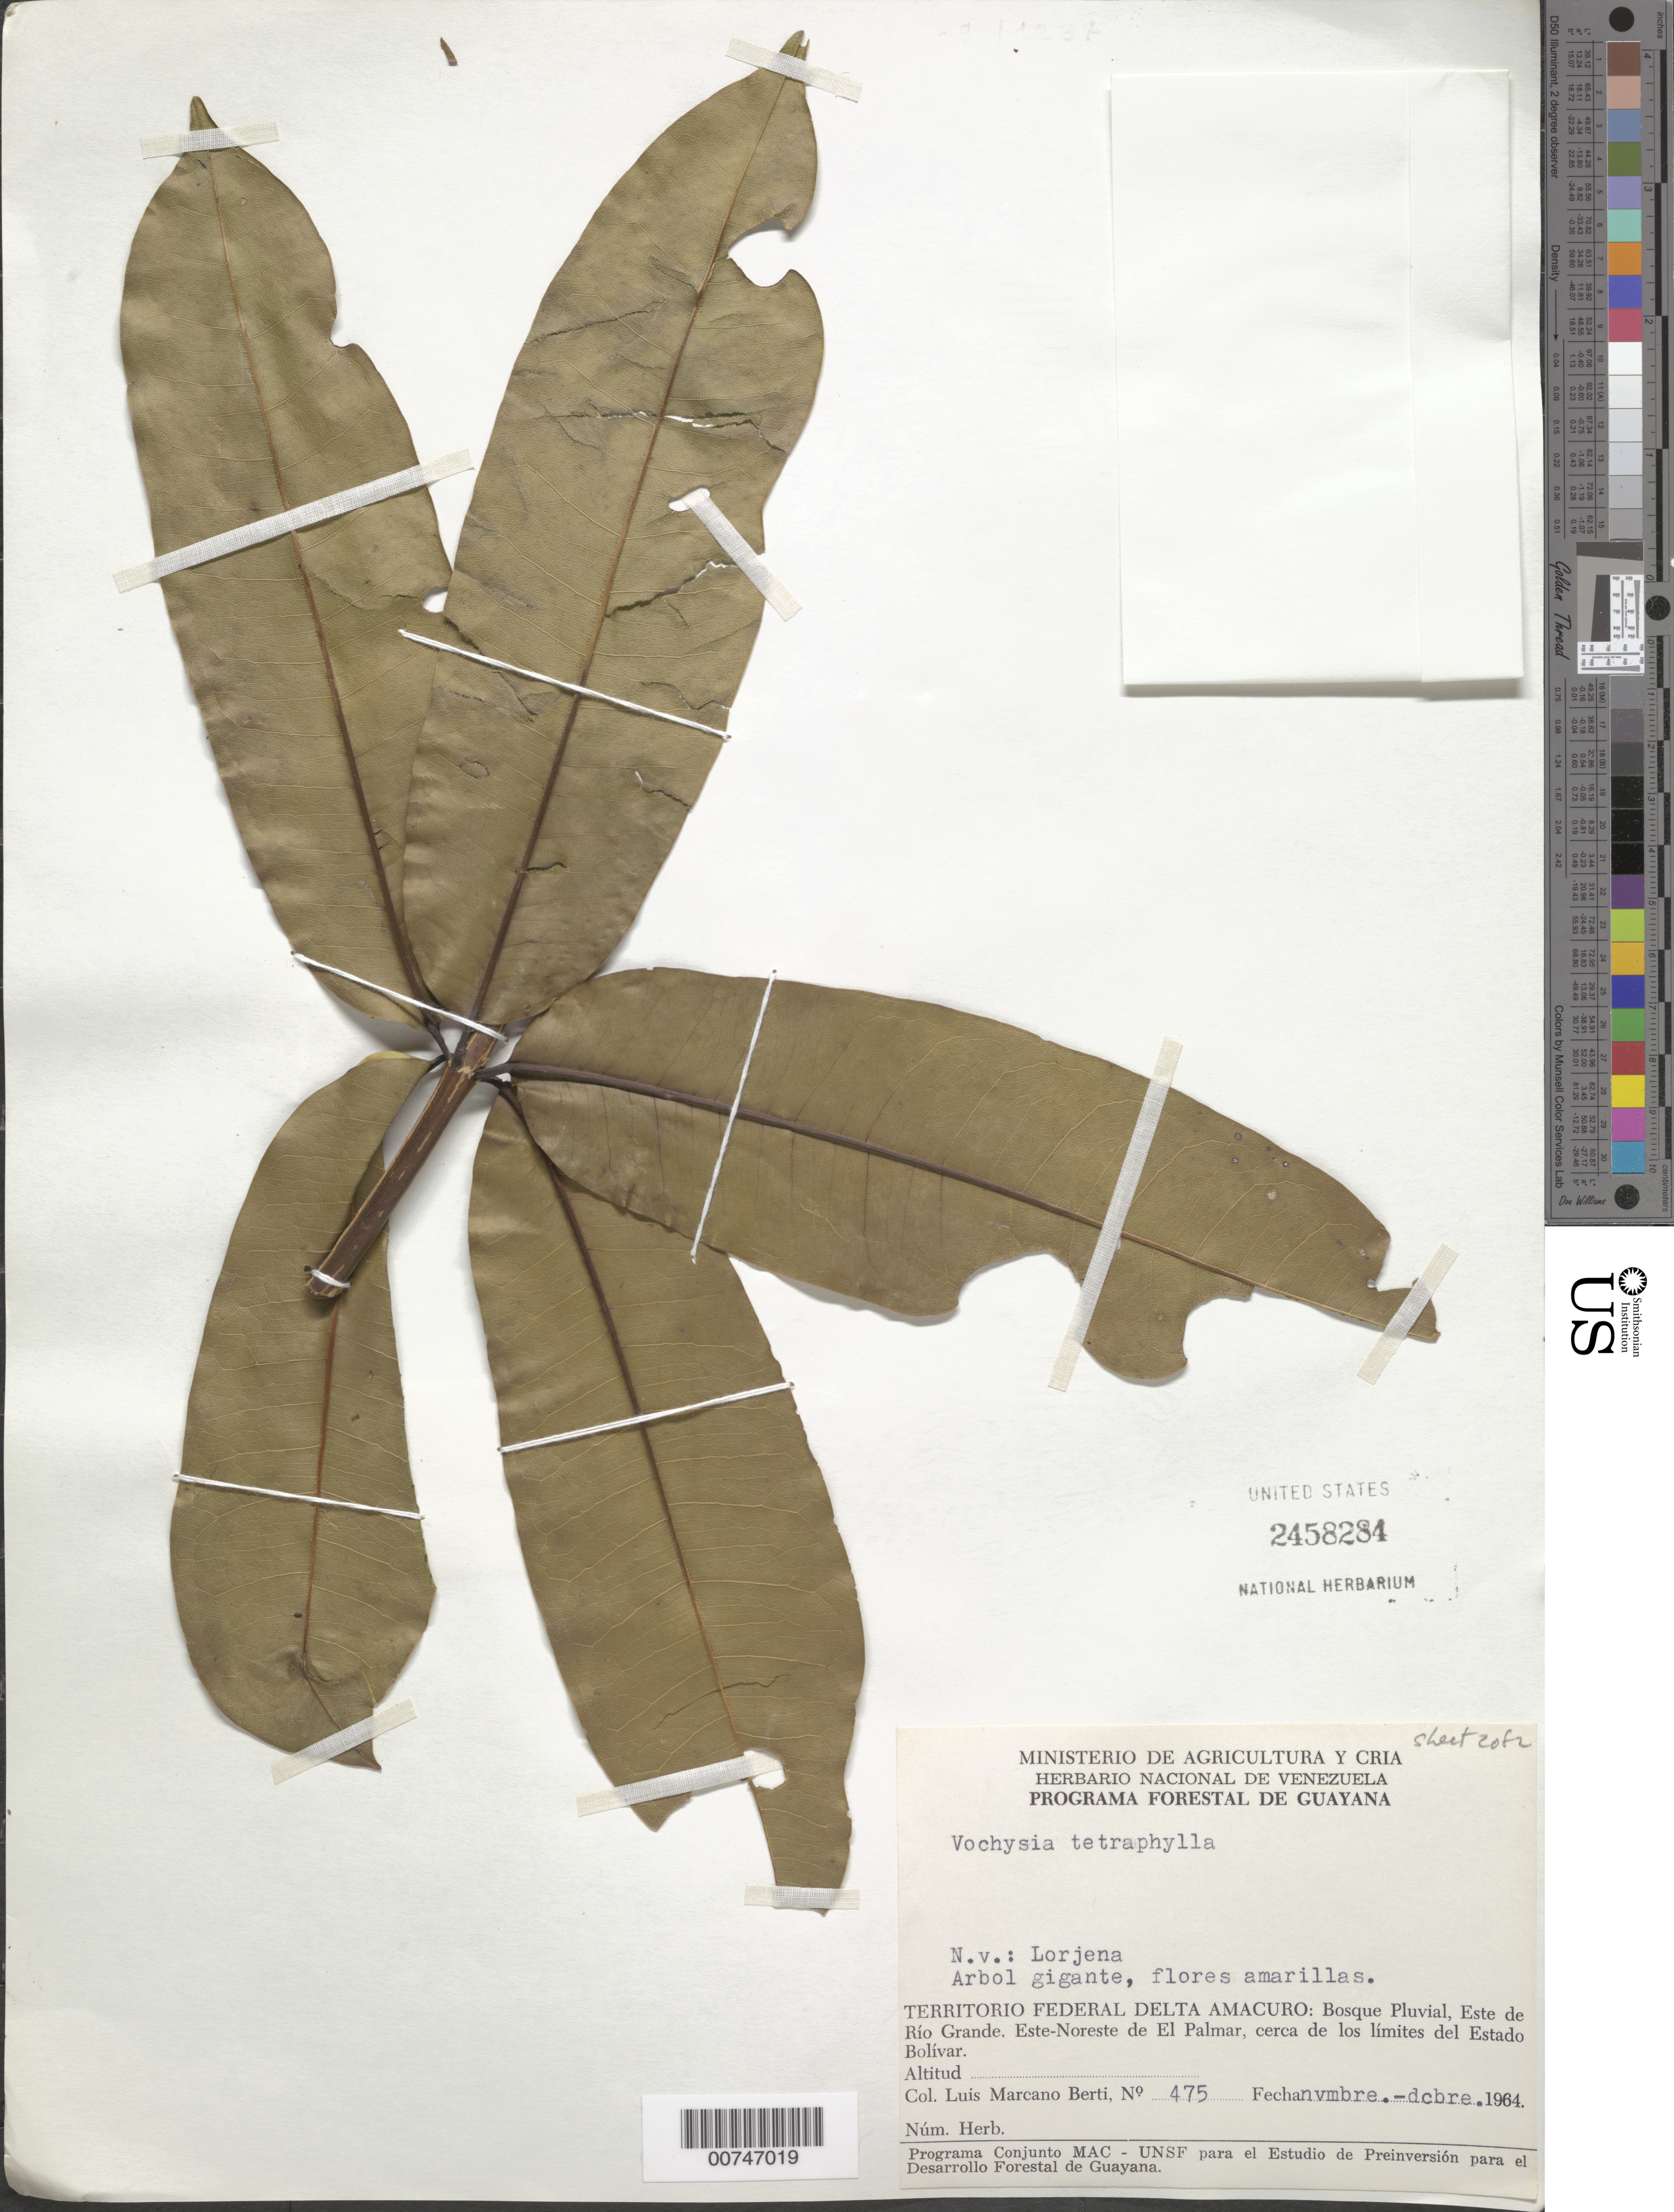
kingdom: Plantae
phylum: Tracheophyta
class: Magnoliopsida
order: Myrtales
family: Vochysiaceae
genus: Vochysia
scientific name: Vochysia tetraphylla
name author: (G. Mey.) DC.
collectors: L. Marcano-Berti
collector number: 475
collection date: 1964-11/1964-12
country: Venezuela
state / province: Delta Amacuro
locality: Territorio Federal Delta Amacuro: Bosque Pluvial, Este de Río Grande. Este-Noreste de El Palmar, cerca de los límites del Estado Bolívar.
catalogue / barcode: US 2458284